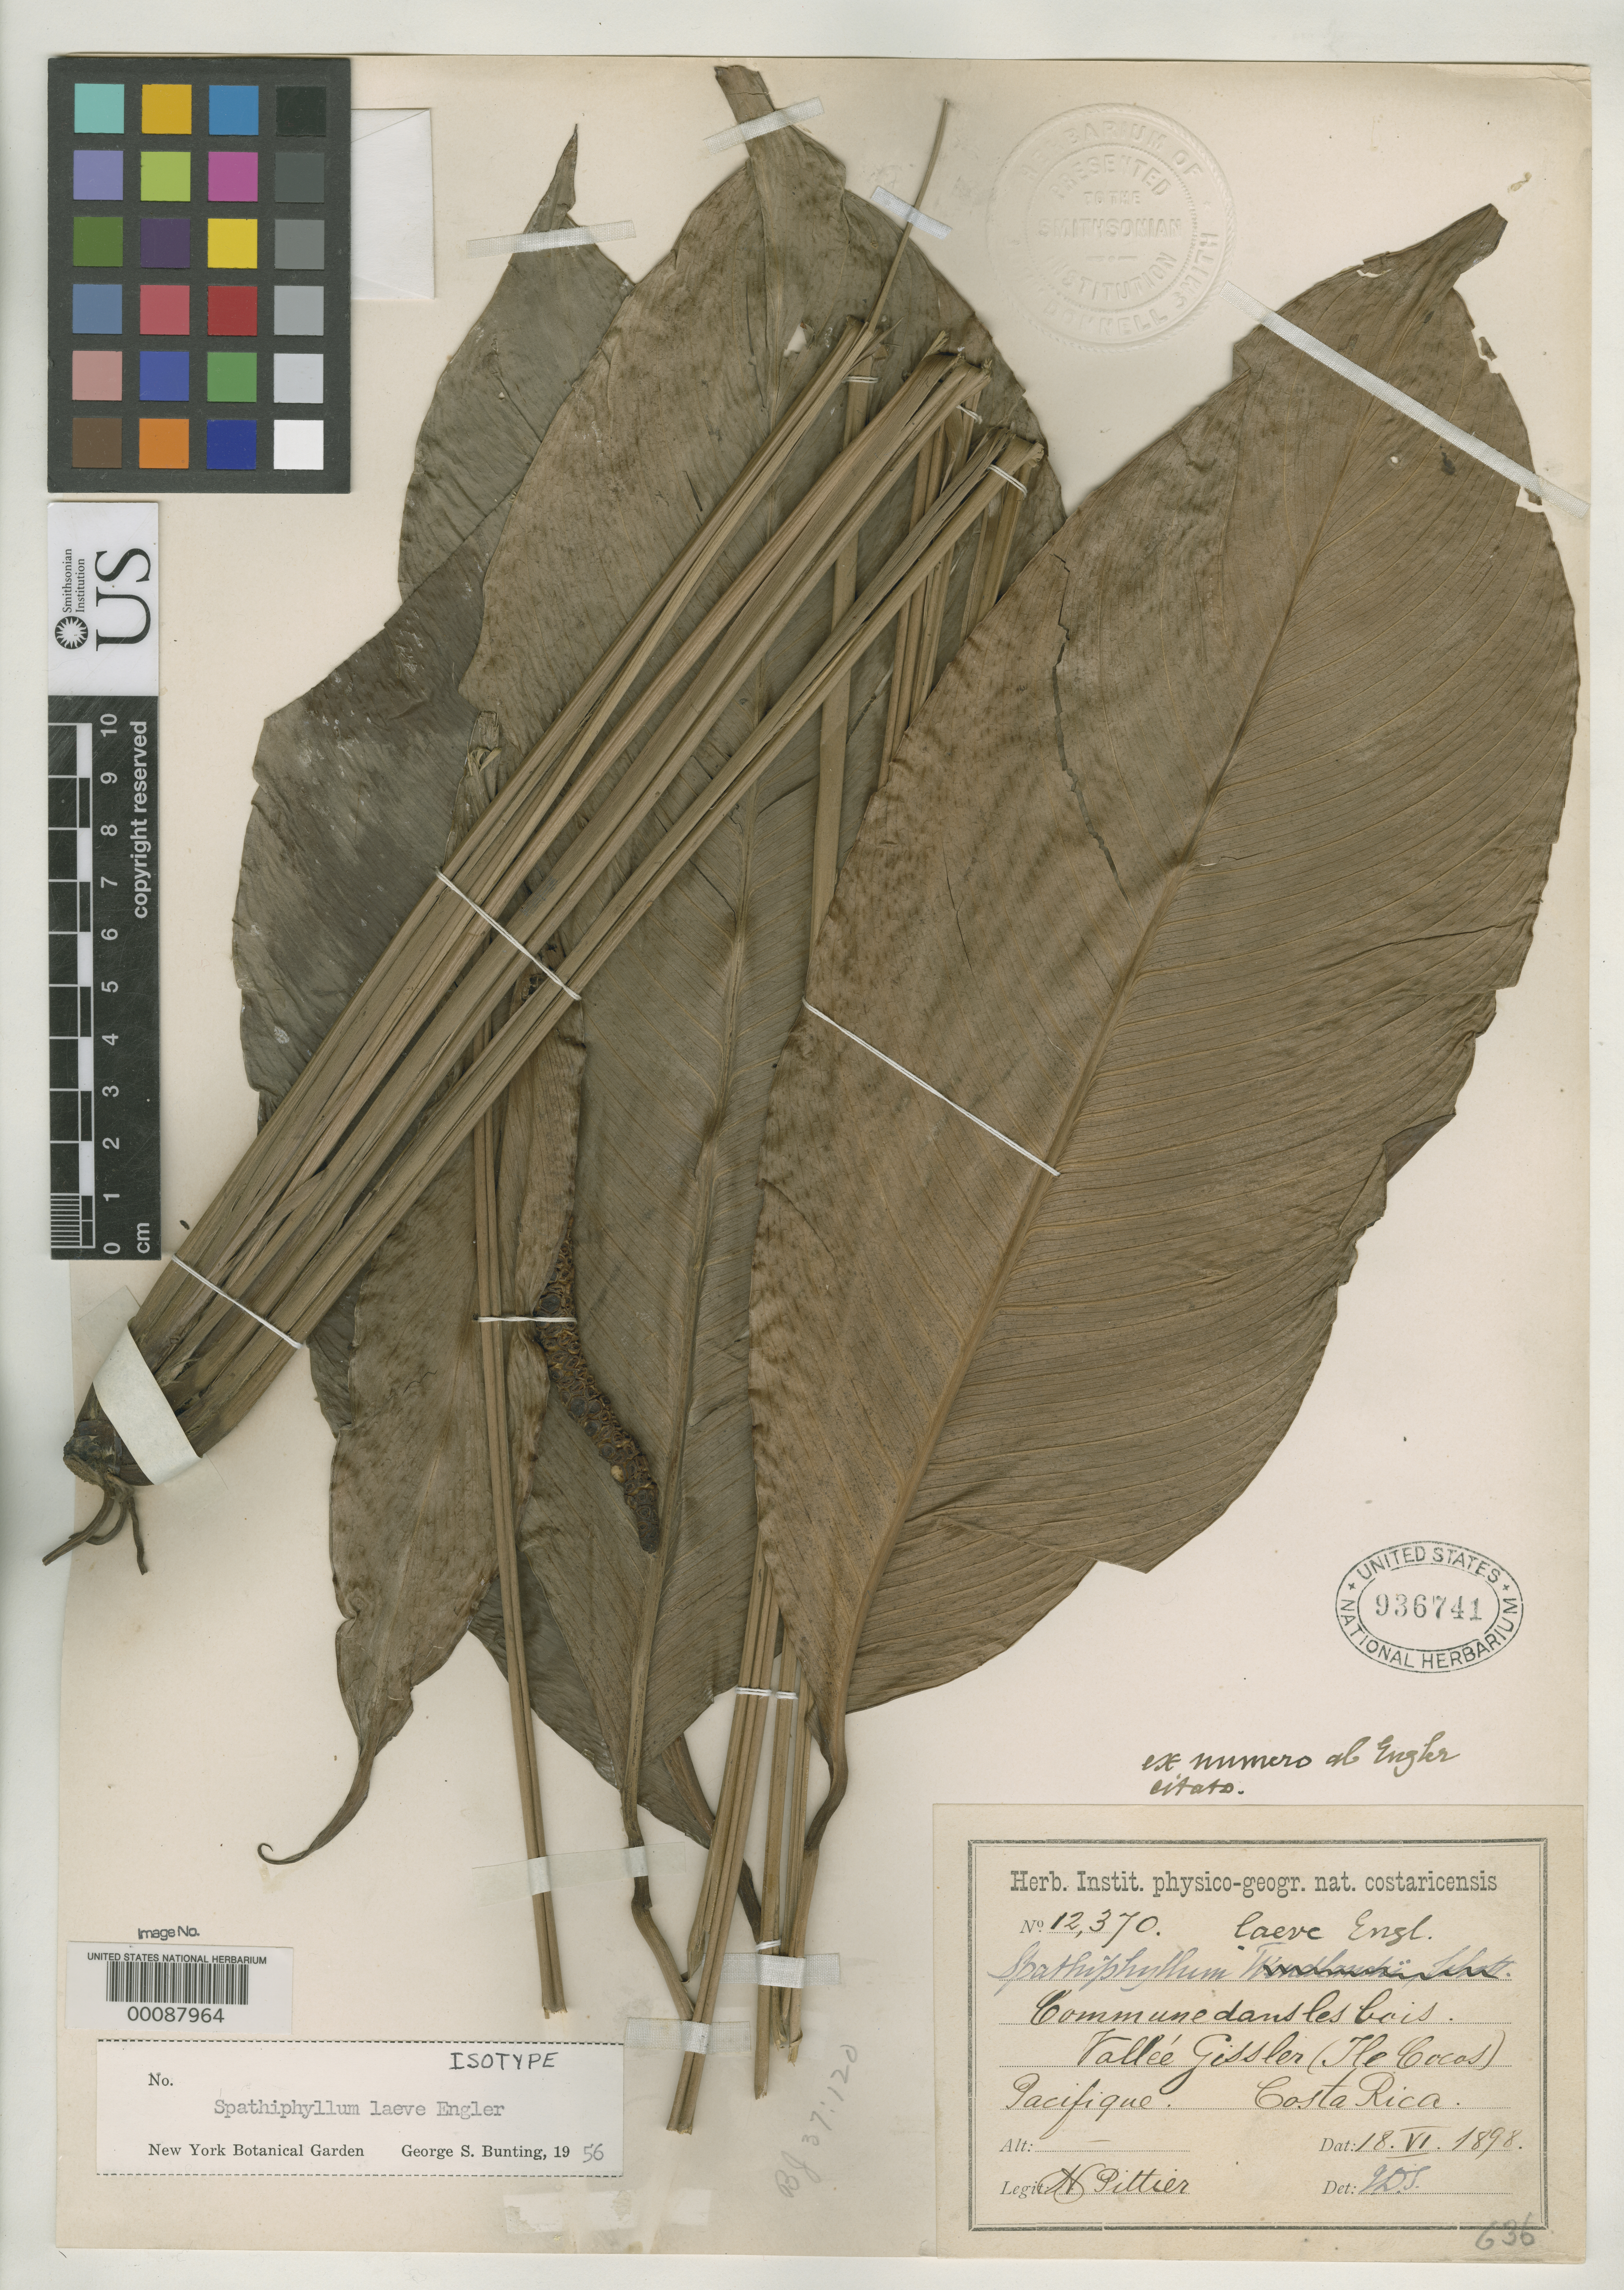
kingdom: Plantae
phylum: Tracheophyta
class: Liliopsida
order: Alismatales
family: Araceae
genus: Spathiphyllum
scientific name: Spathiphyllum laeve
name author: Engl.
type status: Isotype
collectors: H. F. Pittier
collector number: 12370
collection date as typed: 18 Jun 1898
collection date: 1898-06-18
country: Costa Rica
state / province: Puntarenas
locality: Isle Cocos.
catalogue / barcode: US 936741